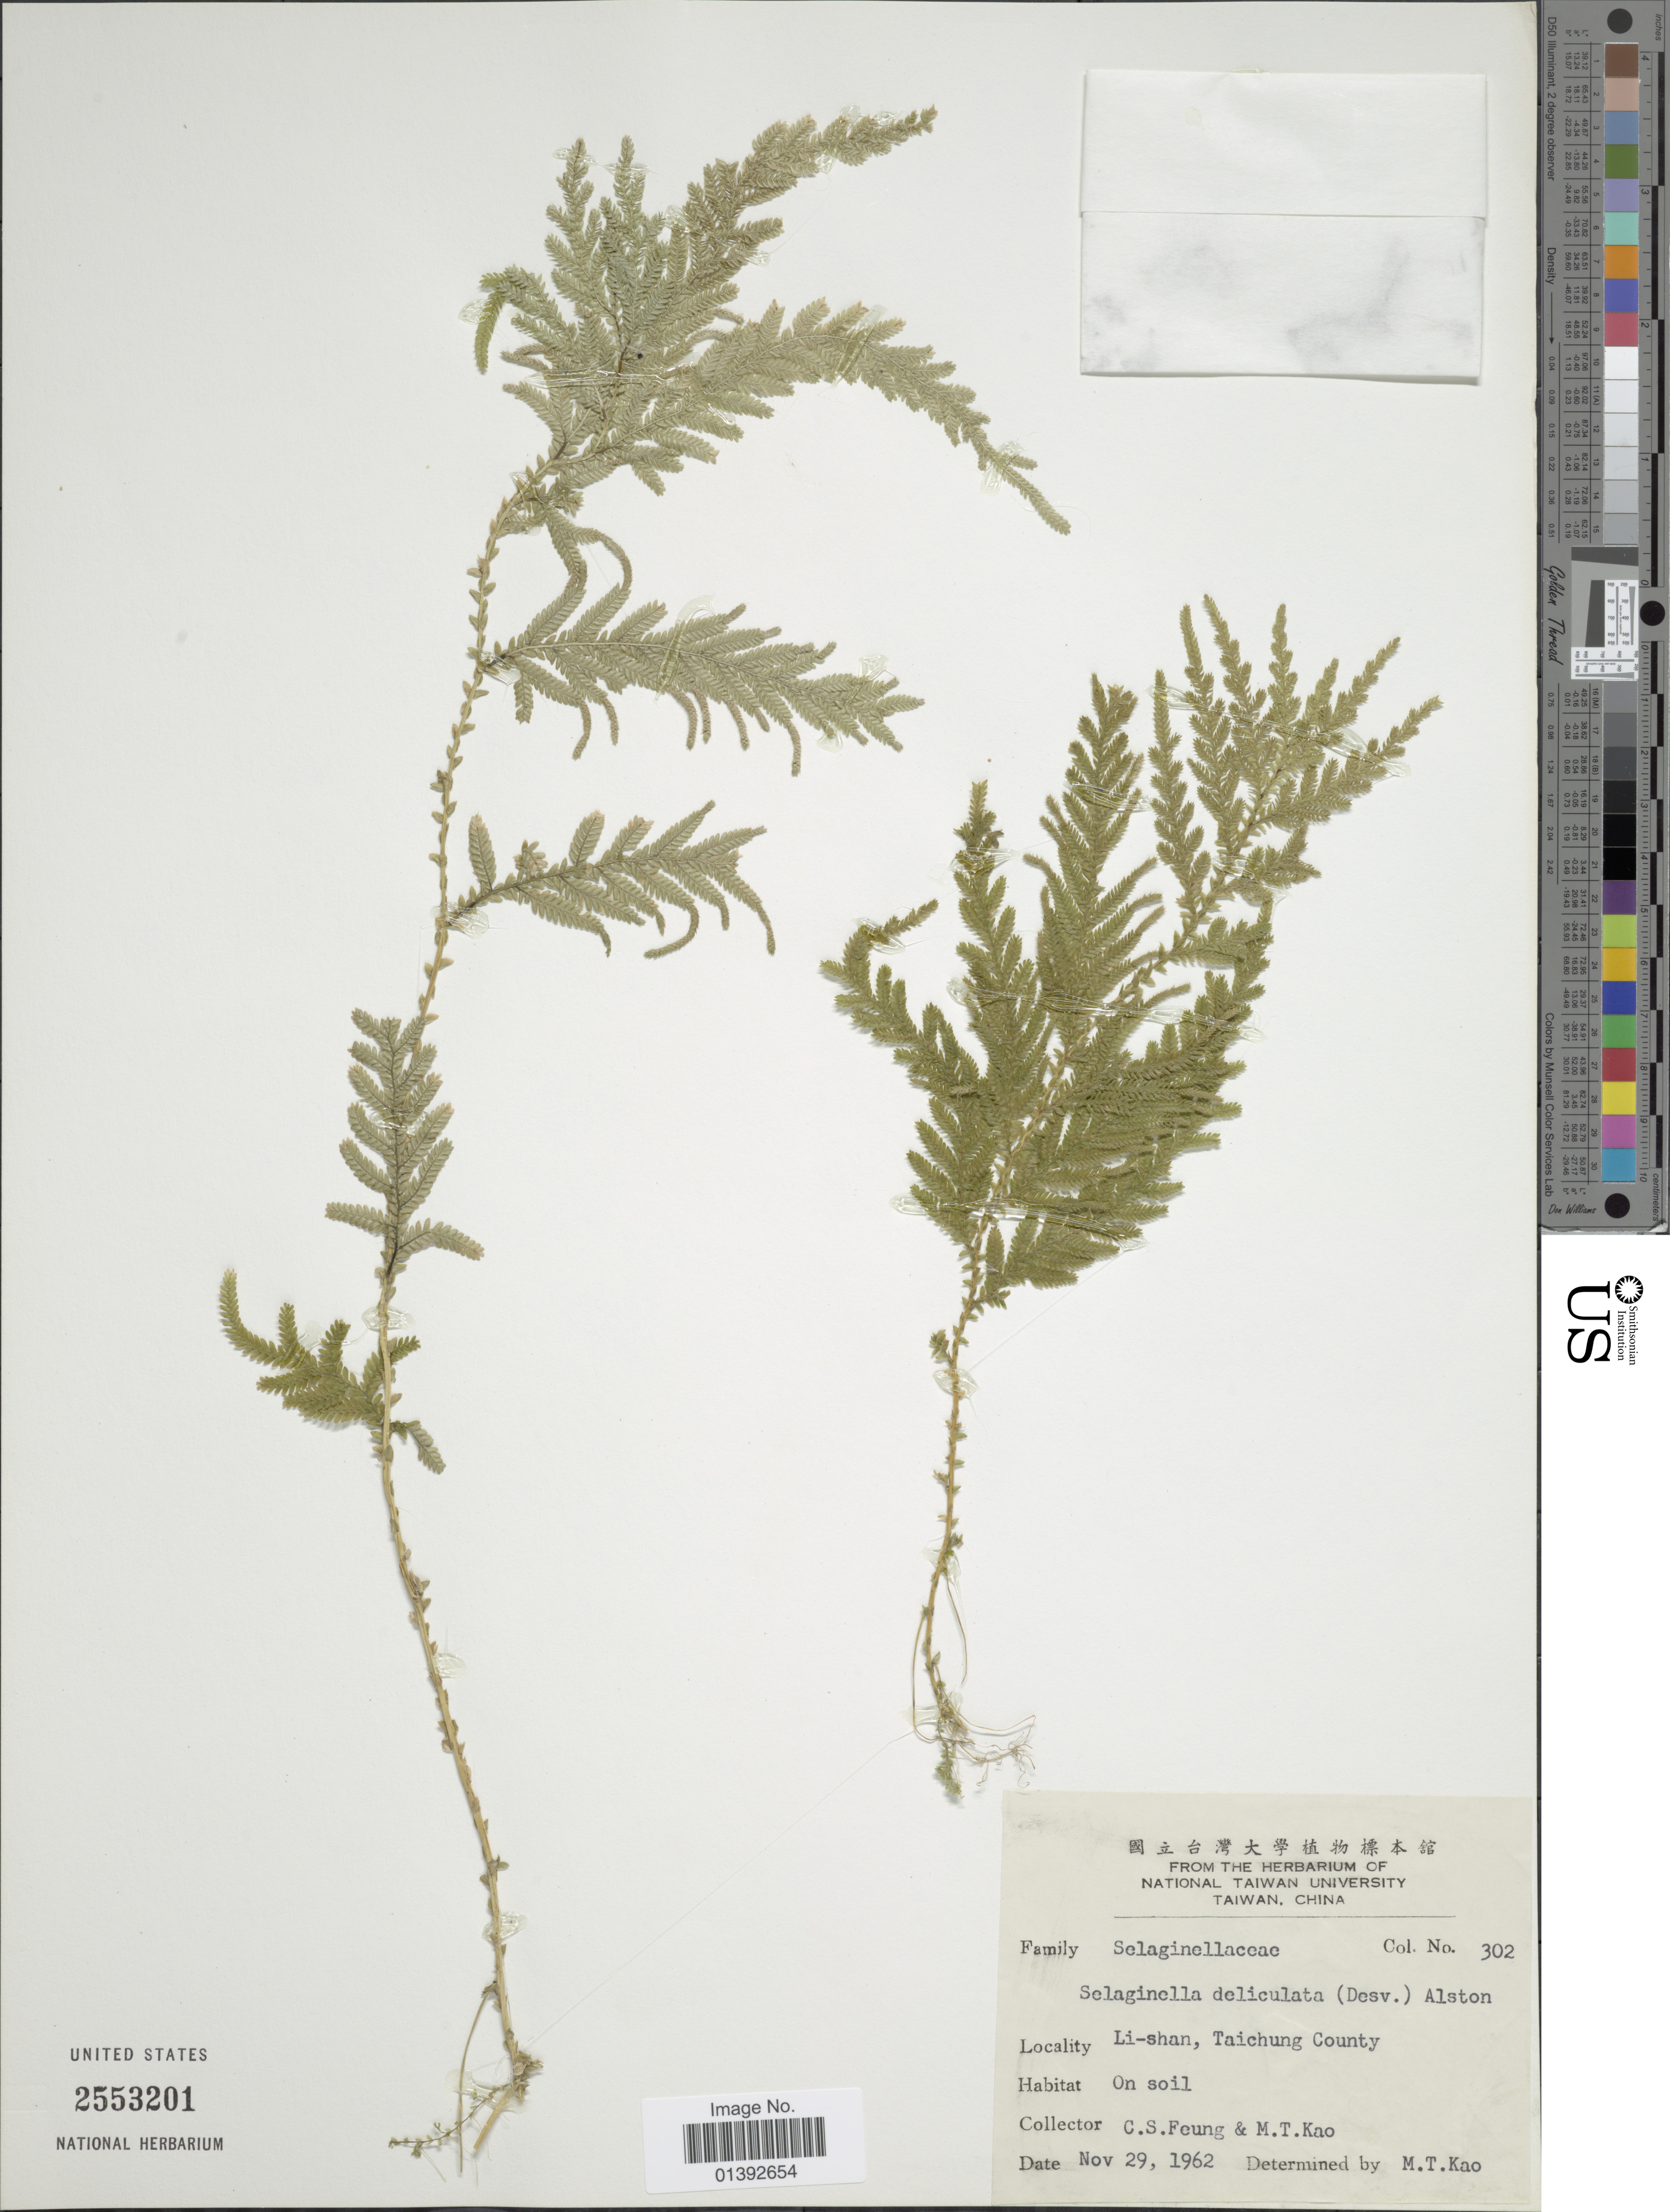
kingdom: Plantae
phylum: Tracheophyta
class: Lycopodiopsida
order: Selaginellales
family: Selaginellaceae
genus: Selaginella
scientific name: Selaginella delicatula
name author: (Desv.) Alston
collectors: C. Feung & M. T. Kao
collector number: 302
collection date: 1962-11-29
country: Taiwan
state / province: Taichung City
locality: Li-shan, Taichung County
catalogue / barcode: US 2553201